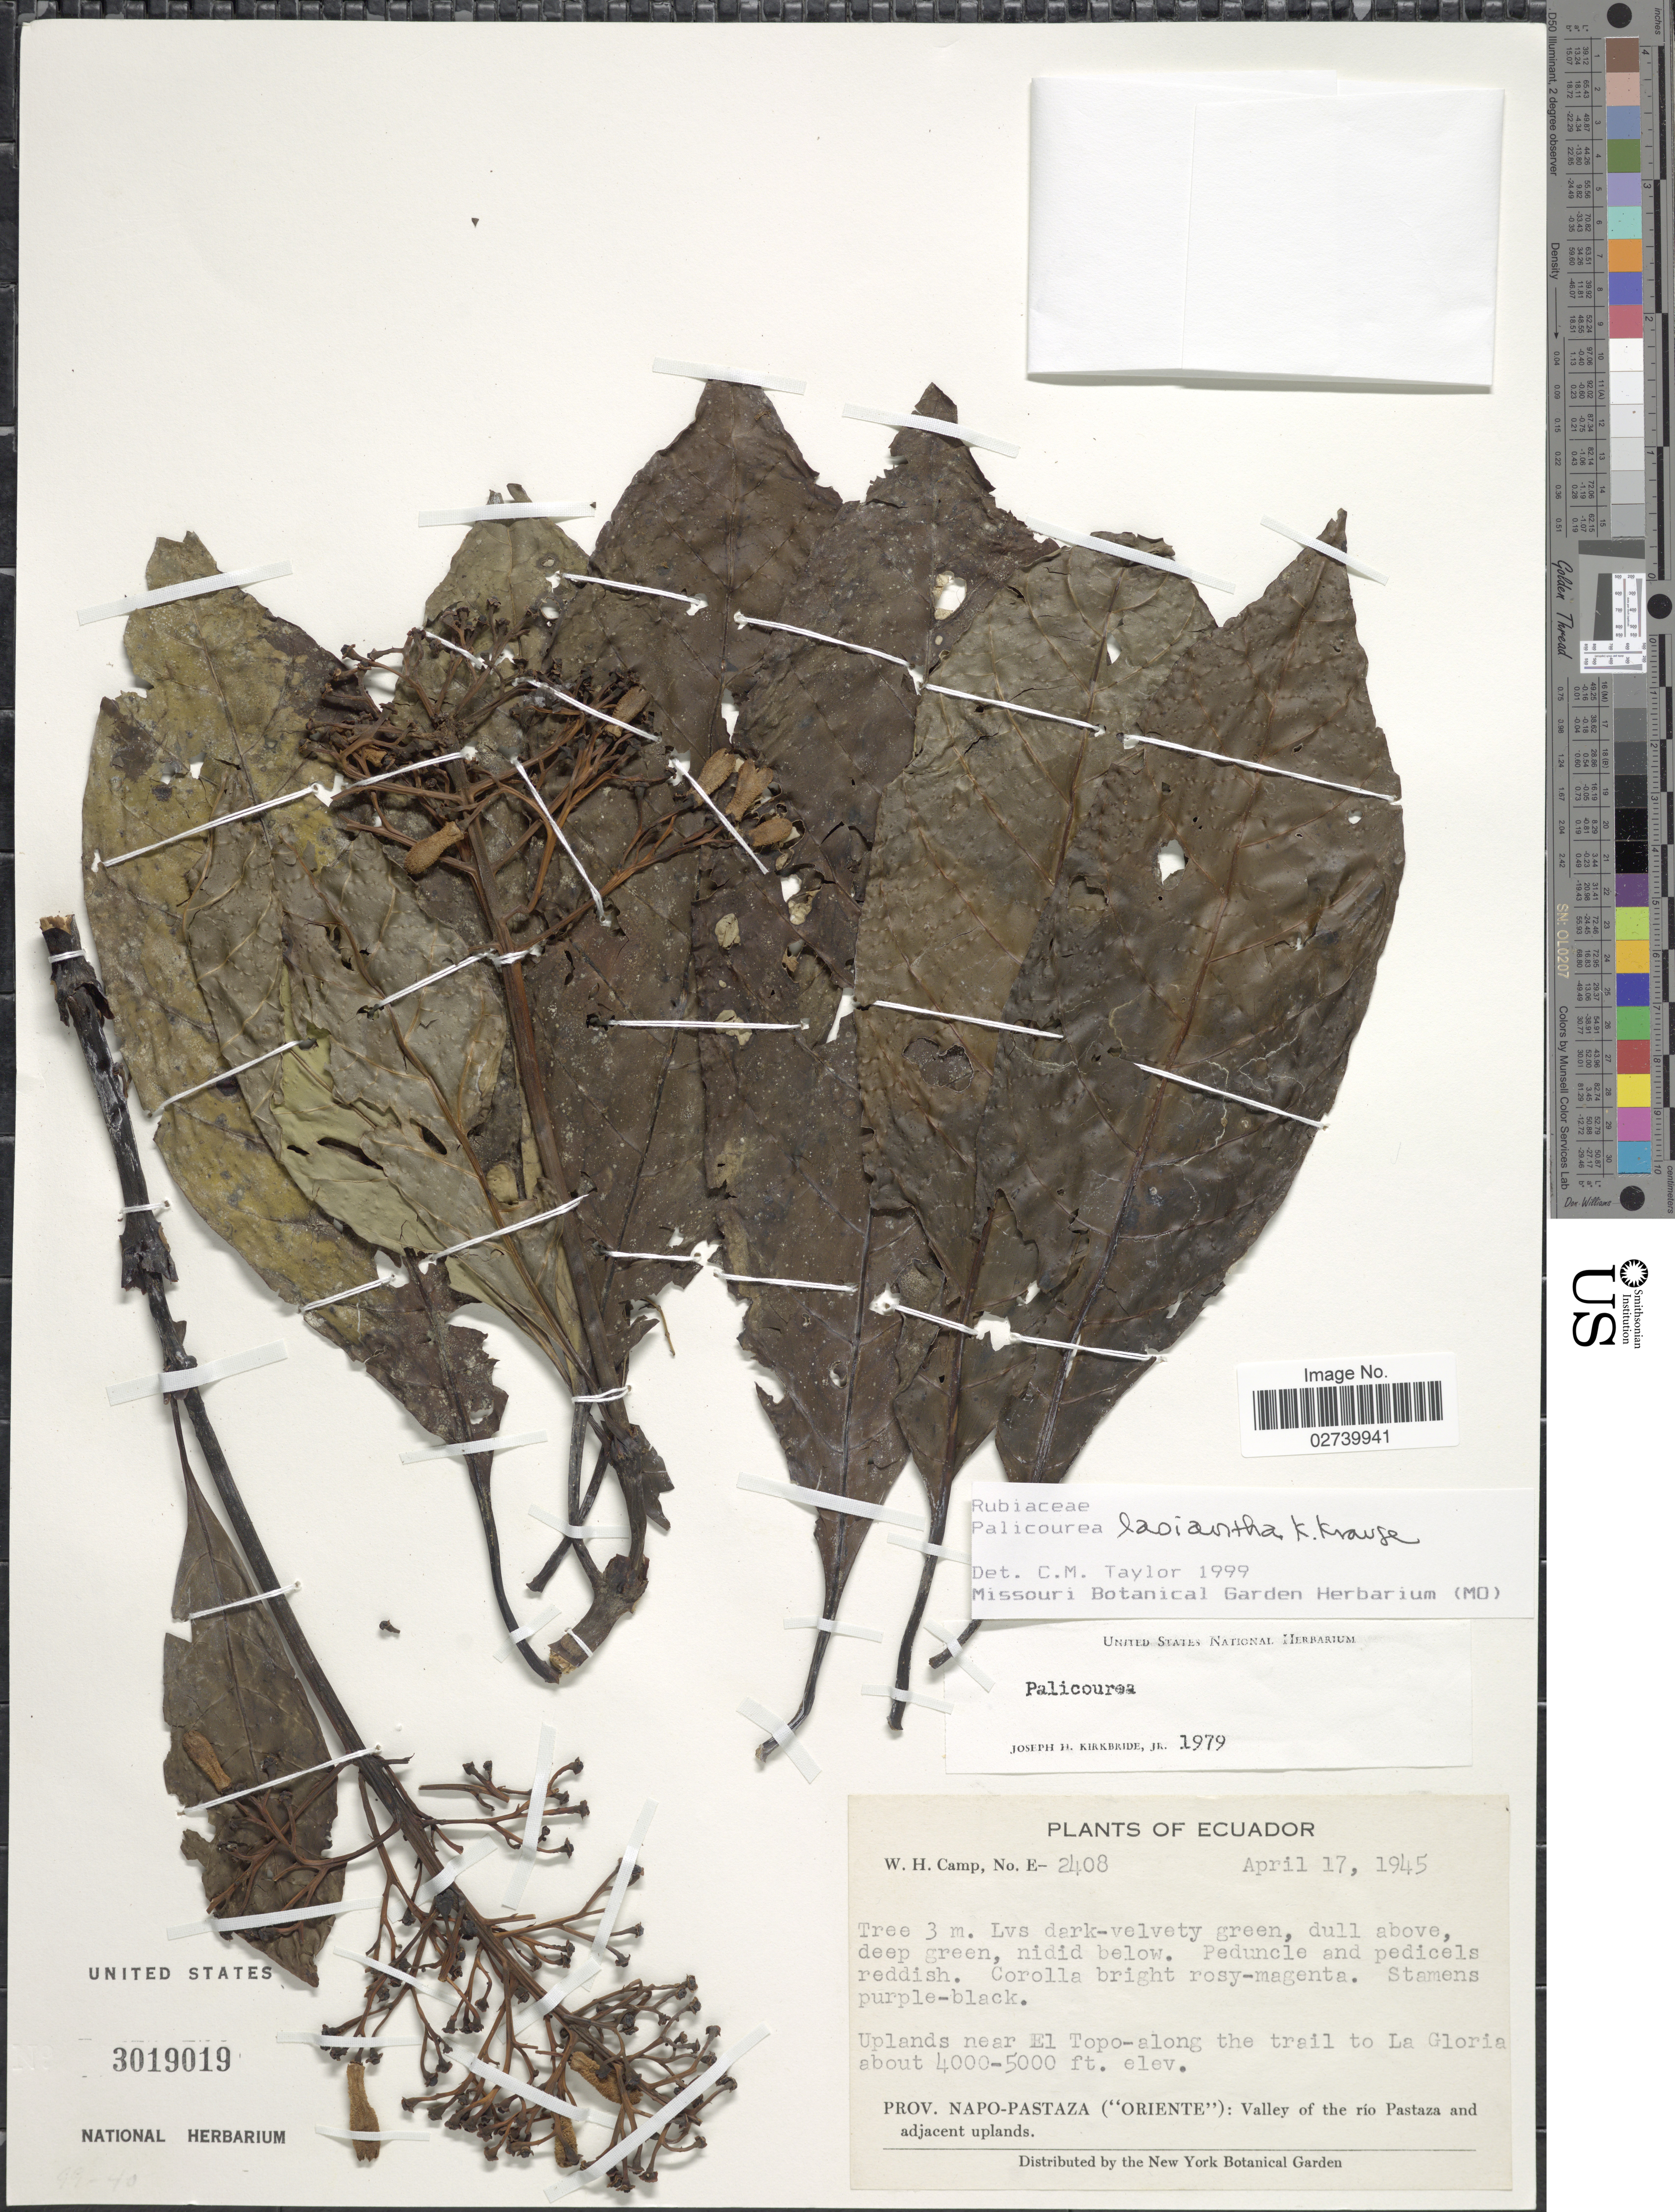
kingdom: Plantae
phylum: Tracheophyta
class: Magnoliopsida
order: Gentianales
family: Rubiaceae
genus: Palicourea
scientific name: Palicourea lasiantha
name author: Krause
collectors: W. H. Camp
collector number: E-2408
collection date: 1945-04-17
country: Ecuador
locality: Prov. Napo-Pastaza ("Oriente"): Valley of the río Pastaza and adjacent uplands. Uplands near El Topo-along the trail to La Gloria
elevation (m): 1219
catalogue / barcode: US 3019019